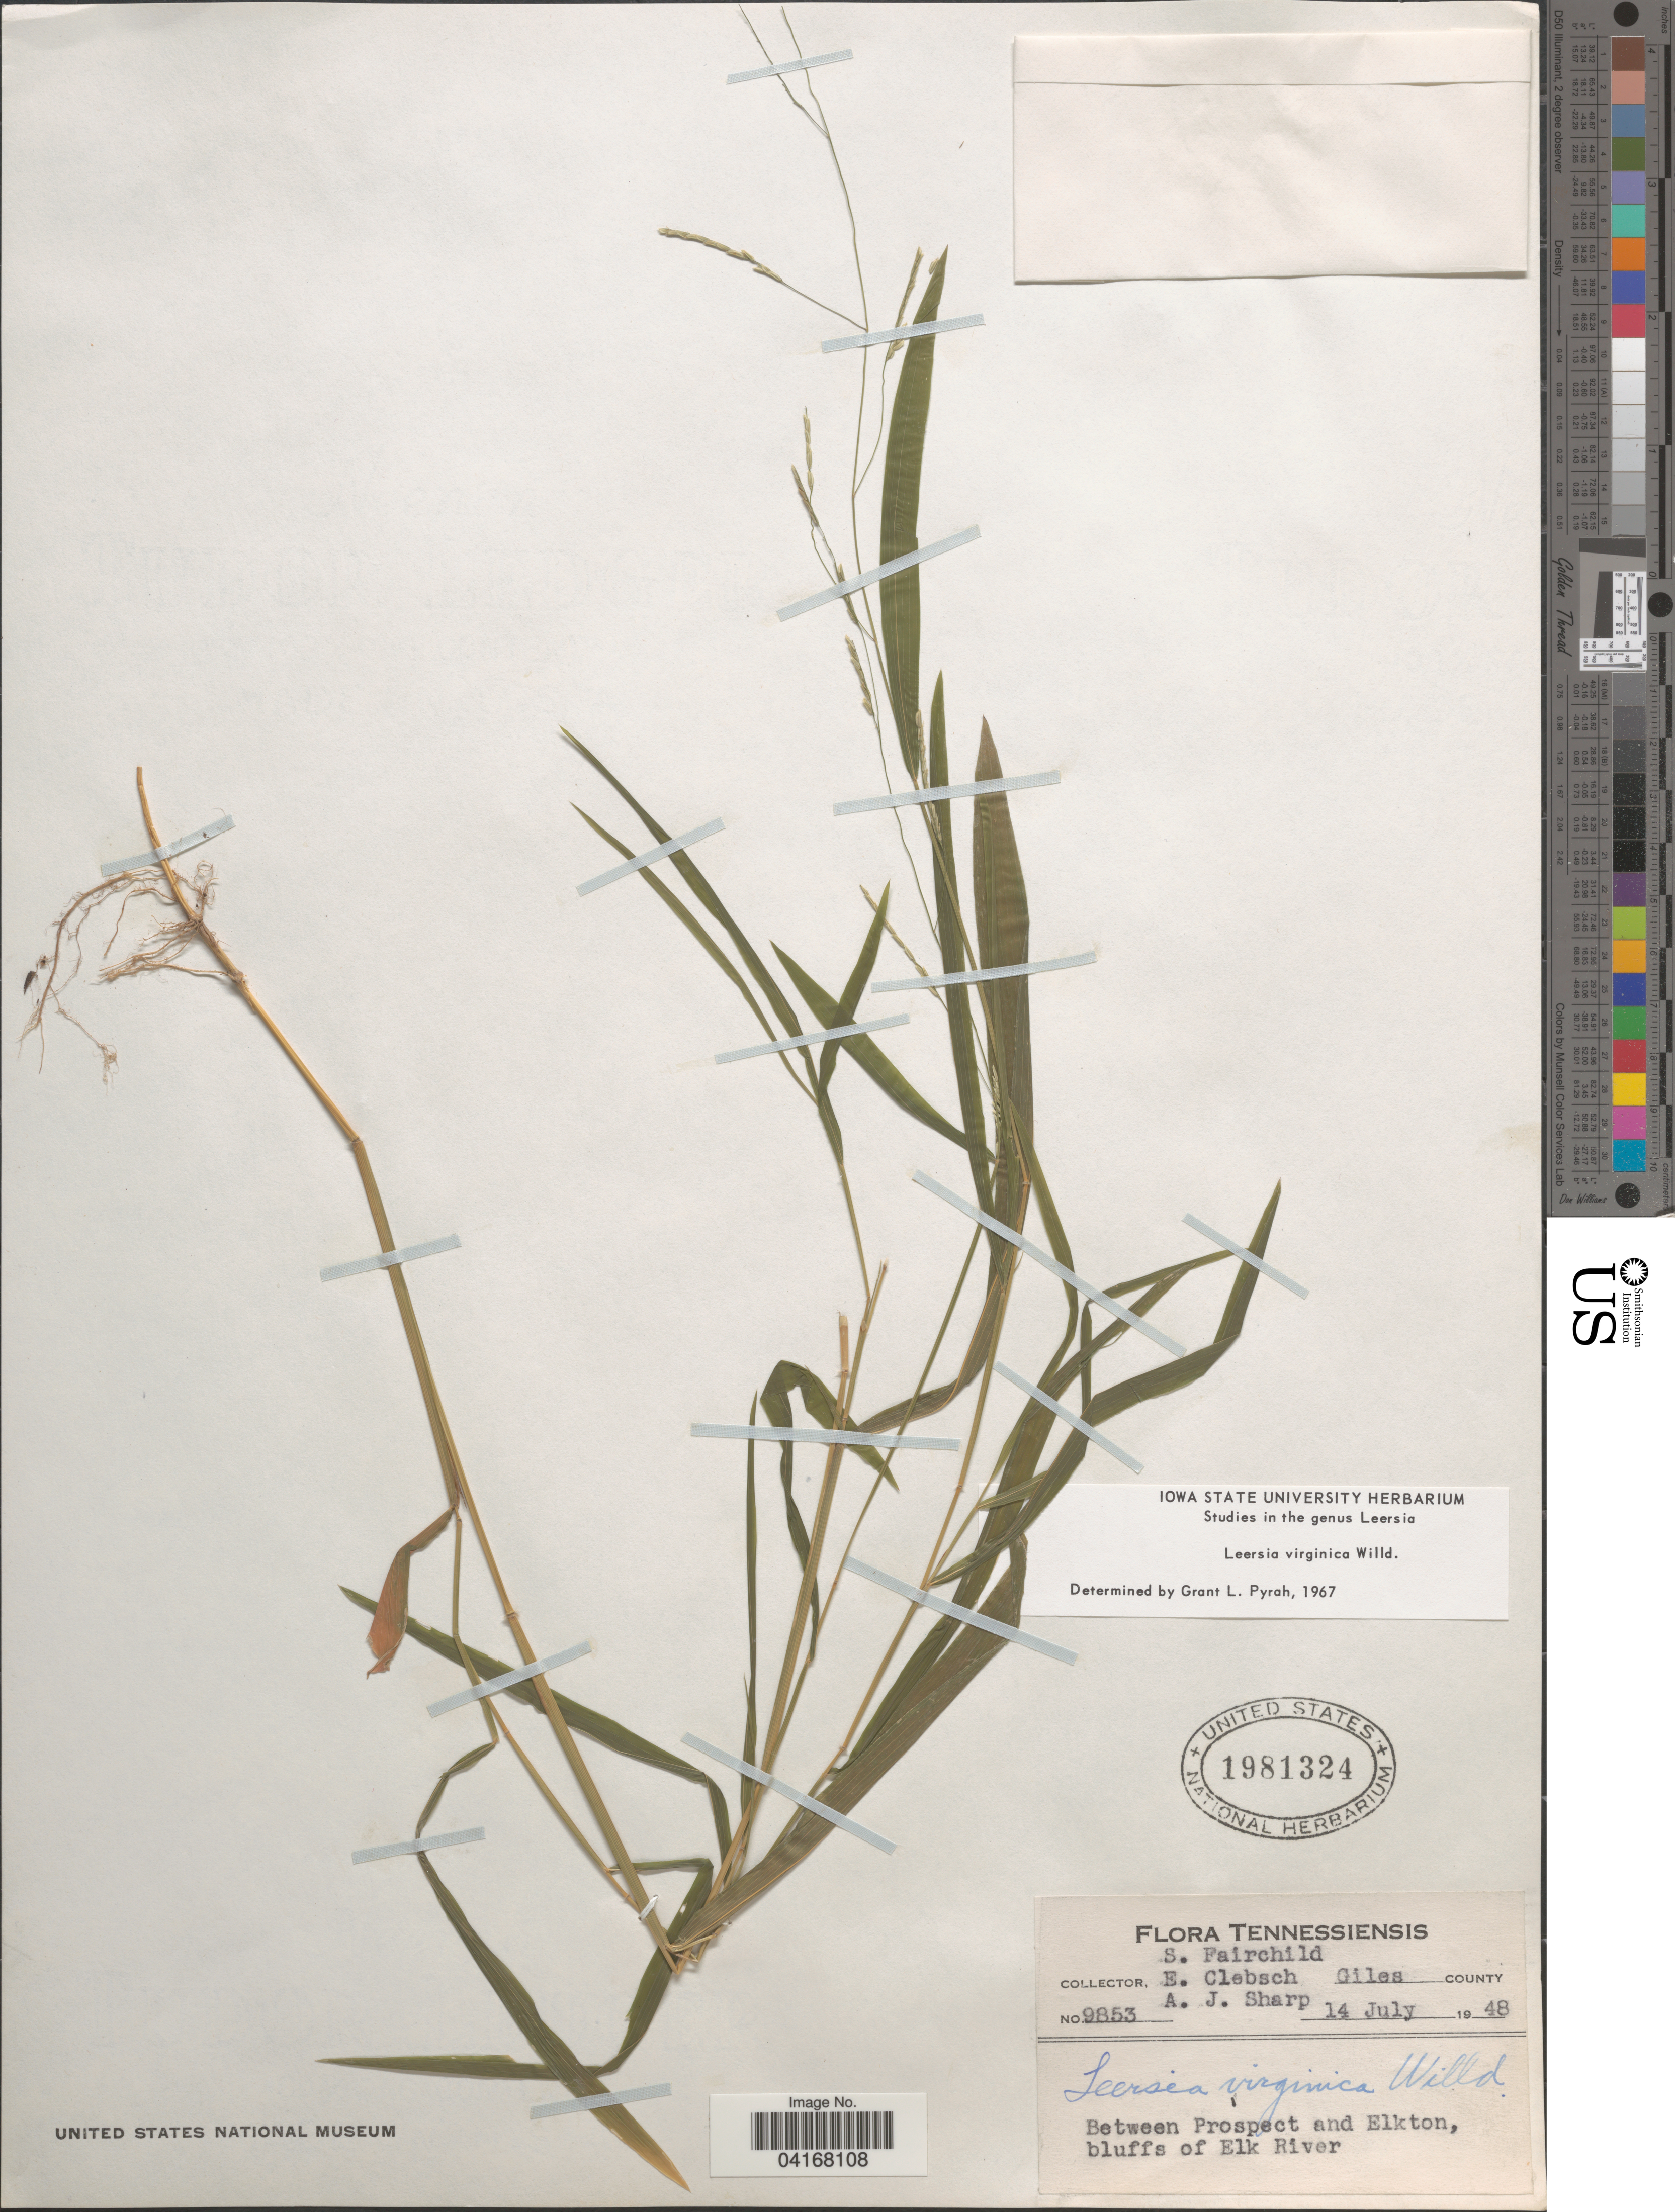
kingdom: Plantae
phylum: Tracheophyta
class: Liliopsida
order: Poales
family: Poaceae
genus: Leersia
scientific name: Leersia virginica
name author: Willd.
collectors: S. Fairchild, E. Clebsch & A. J. Sharp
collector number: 9853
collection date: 1948-07-14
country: United States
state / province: Tennessee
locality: Giles County. Between Prospect and Elkton, bluffs of Elk River.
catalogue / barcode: US 1981324